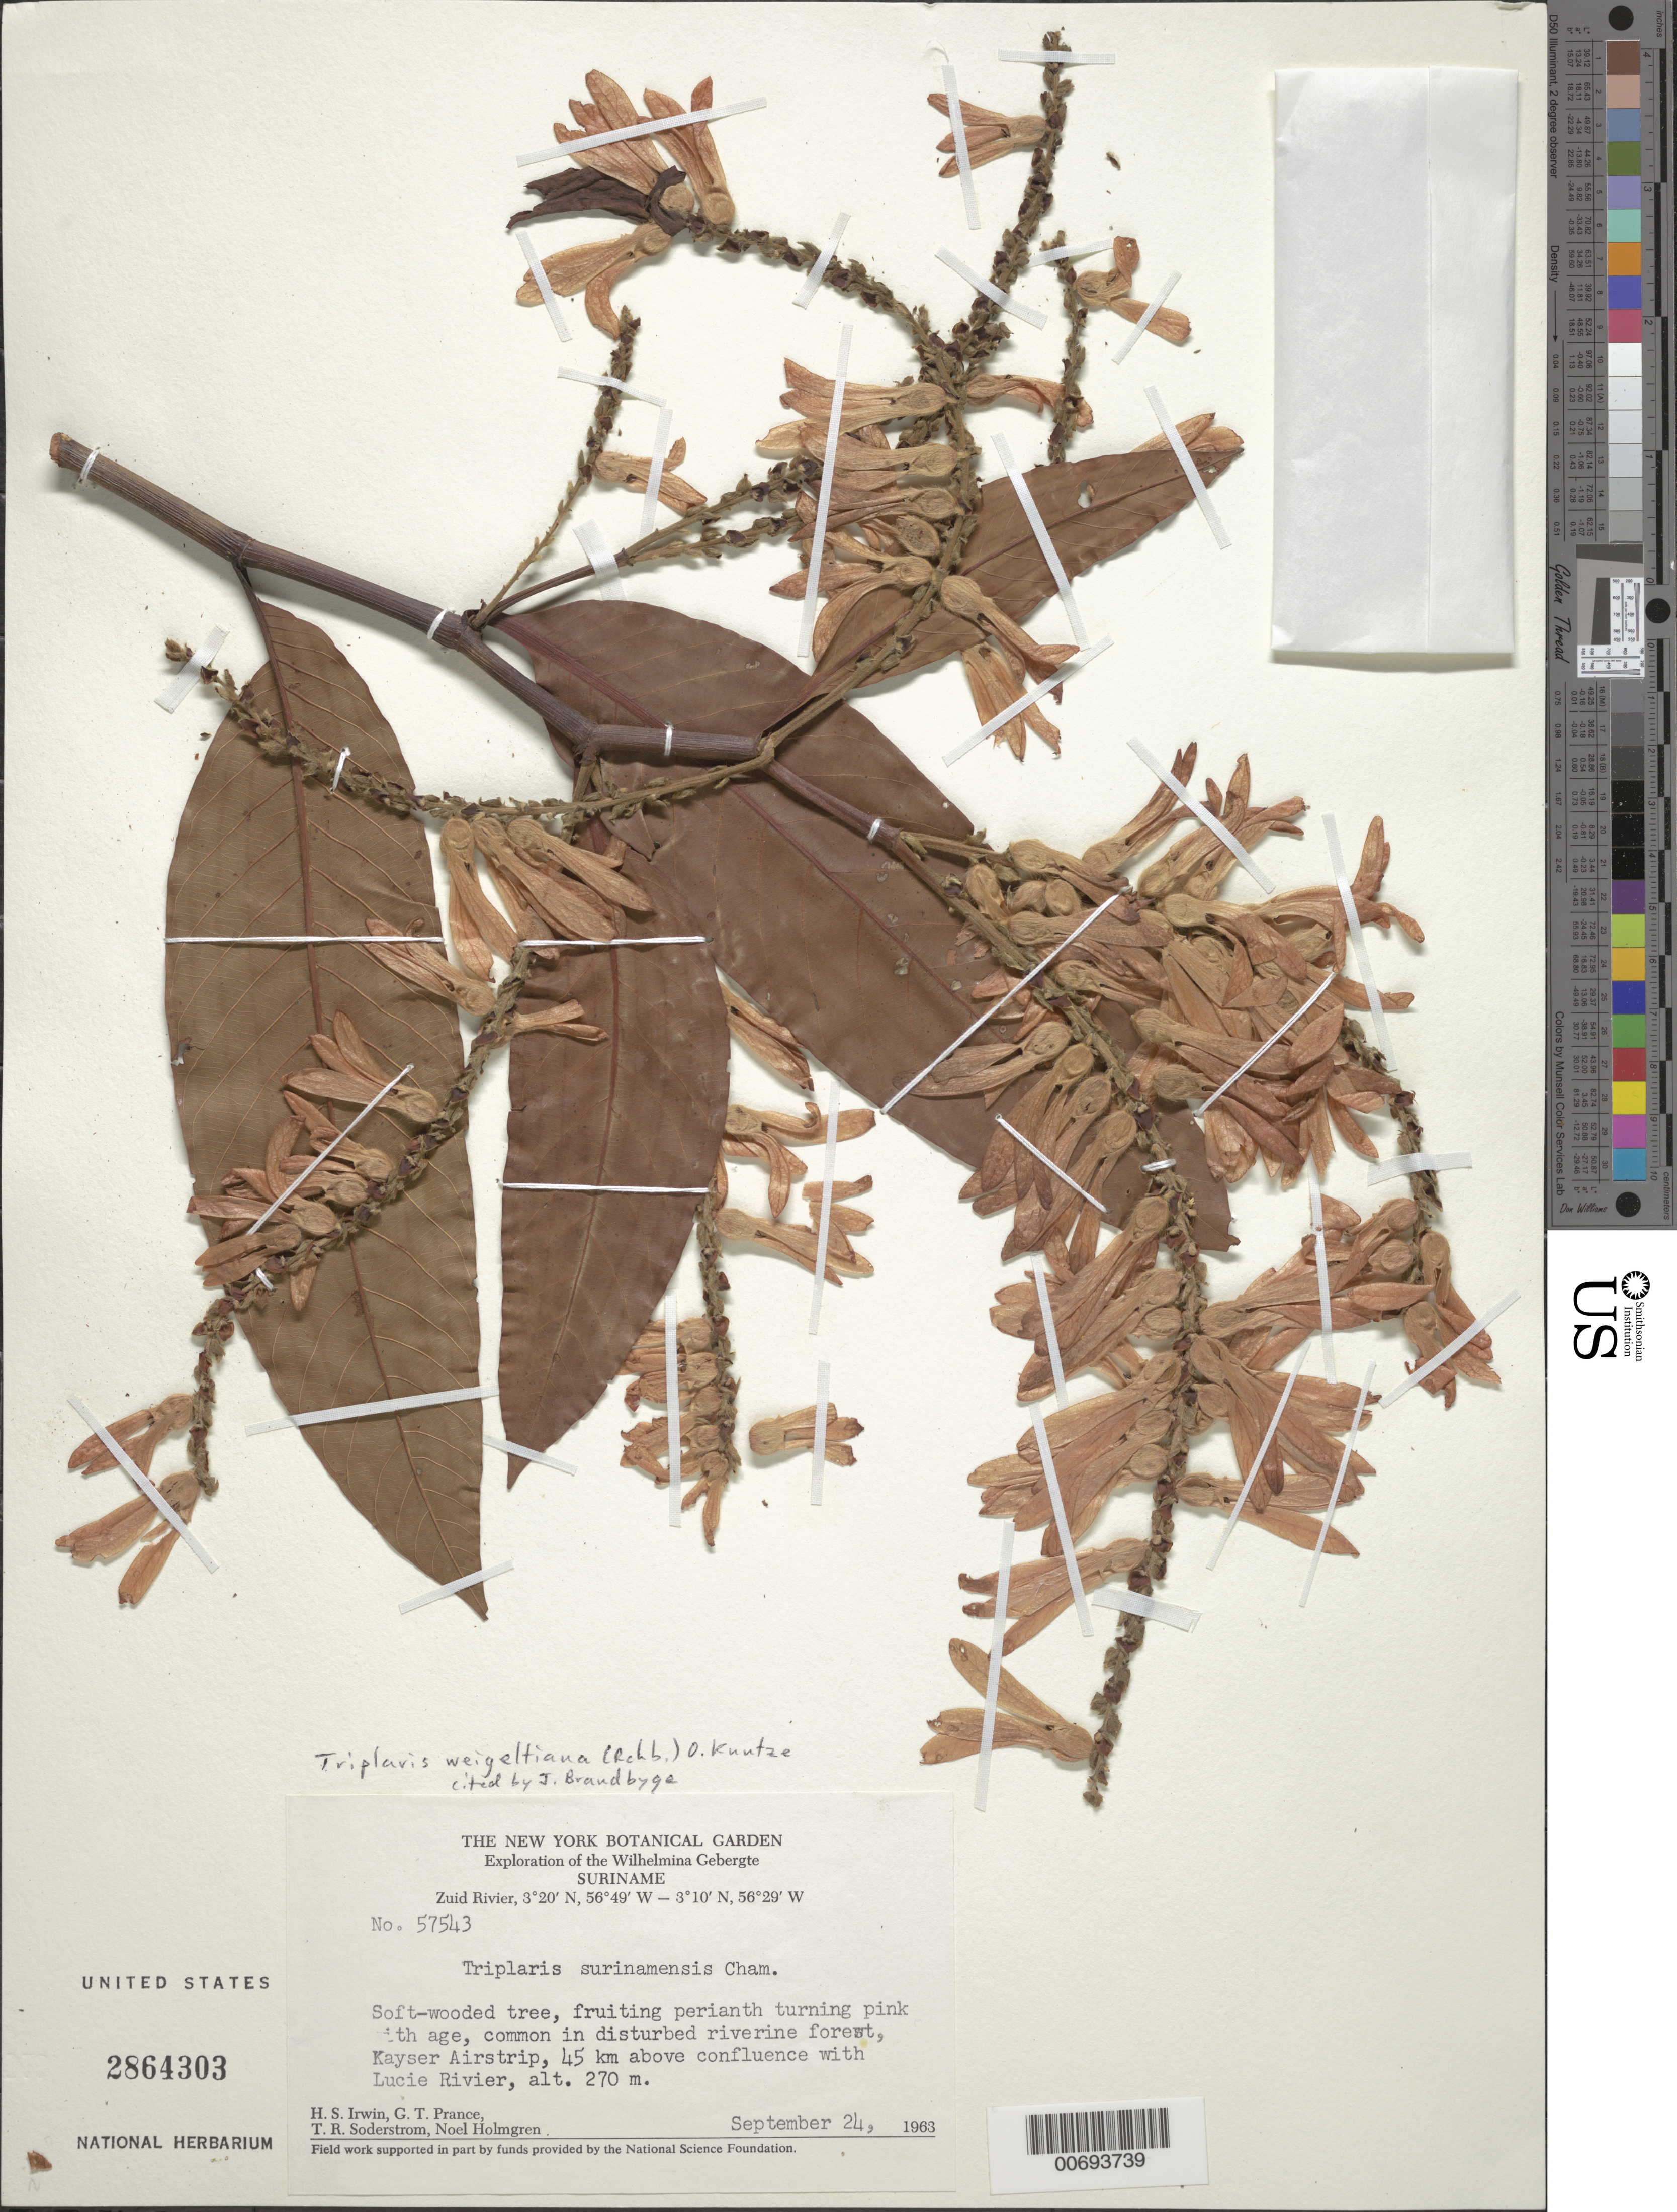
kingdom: Plantae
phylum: Tracheophyta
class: Magnoliopsida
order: Caryophyllales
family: Polygonaceae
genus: Triplaris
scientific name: Triplaris weigeltiana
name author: (Rchb.) Kuntze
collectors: H. Irwin, G. T. Prance, T. R. Soderstrom & N. H. Holmgren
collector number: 57543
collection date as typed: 24-Sep-63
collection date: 1963-09-24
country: Suriname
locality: Kayser Airstrip, Zuid R., 45 km above confl. with Lucie R., Wilhelmina Gebergte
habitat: Disturbed riverine forest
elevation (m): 270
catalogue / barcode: US 2864303